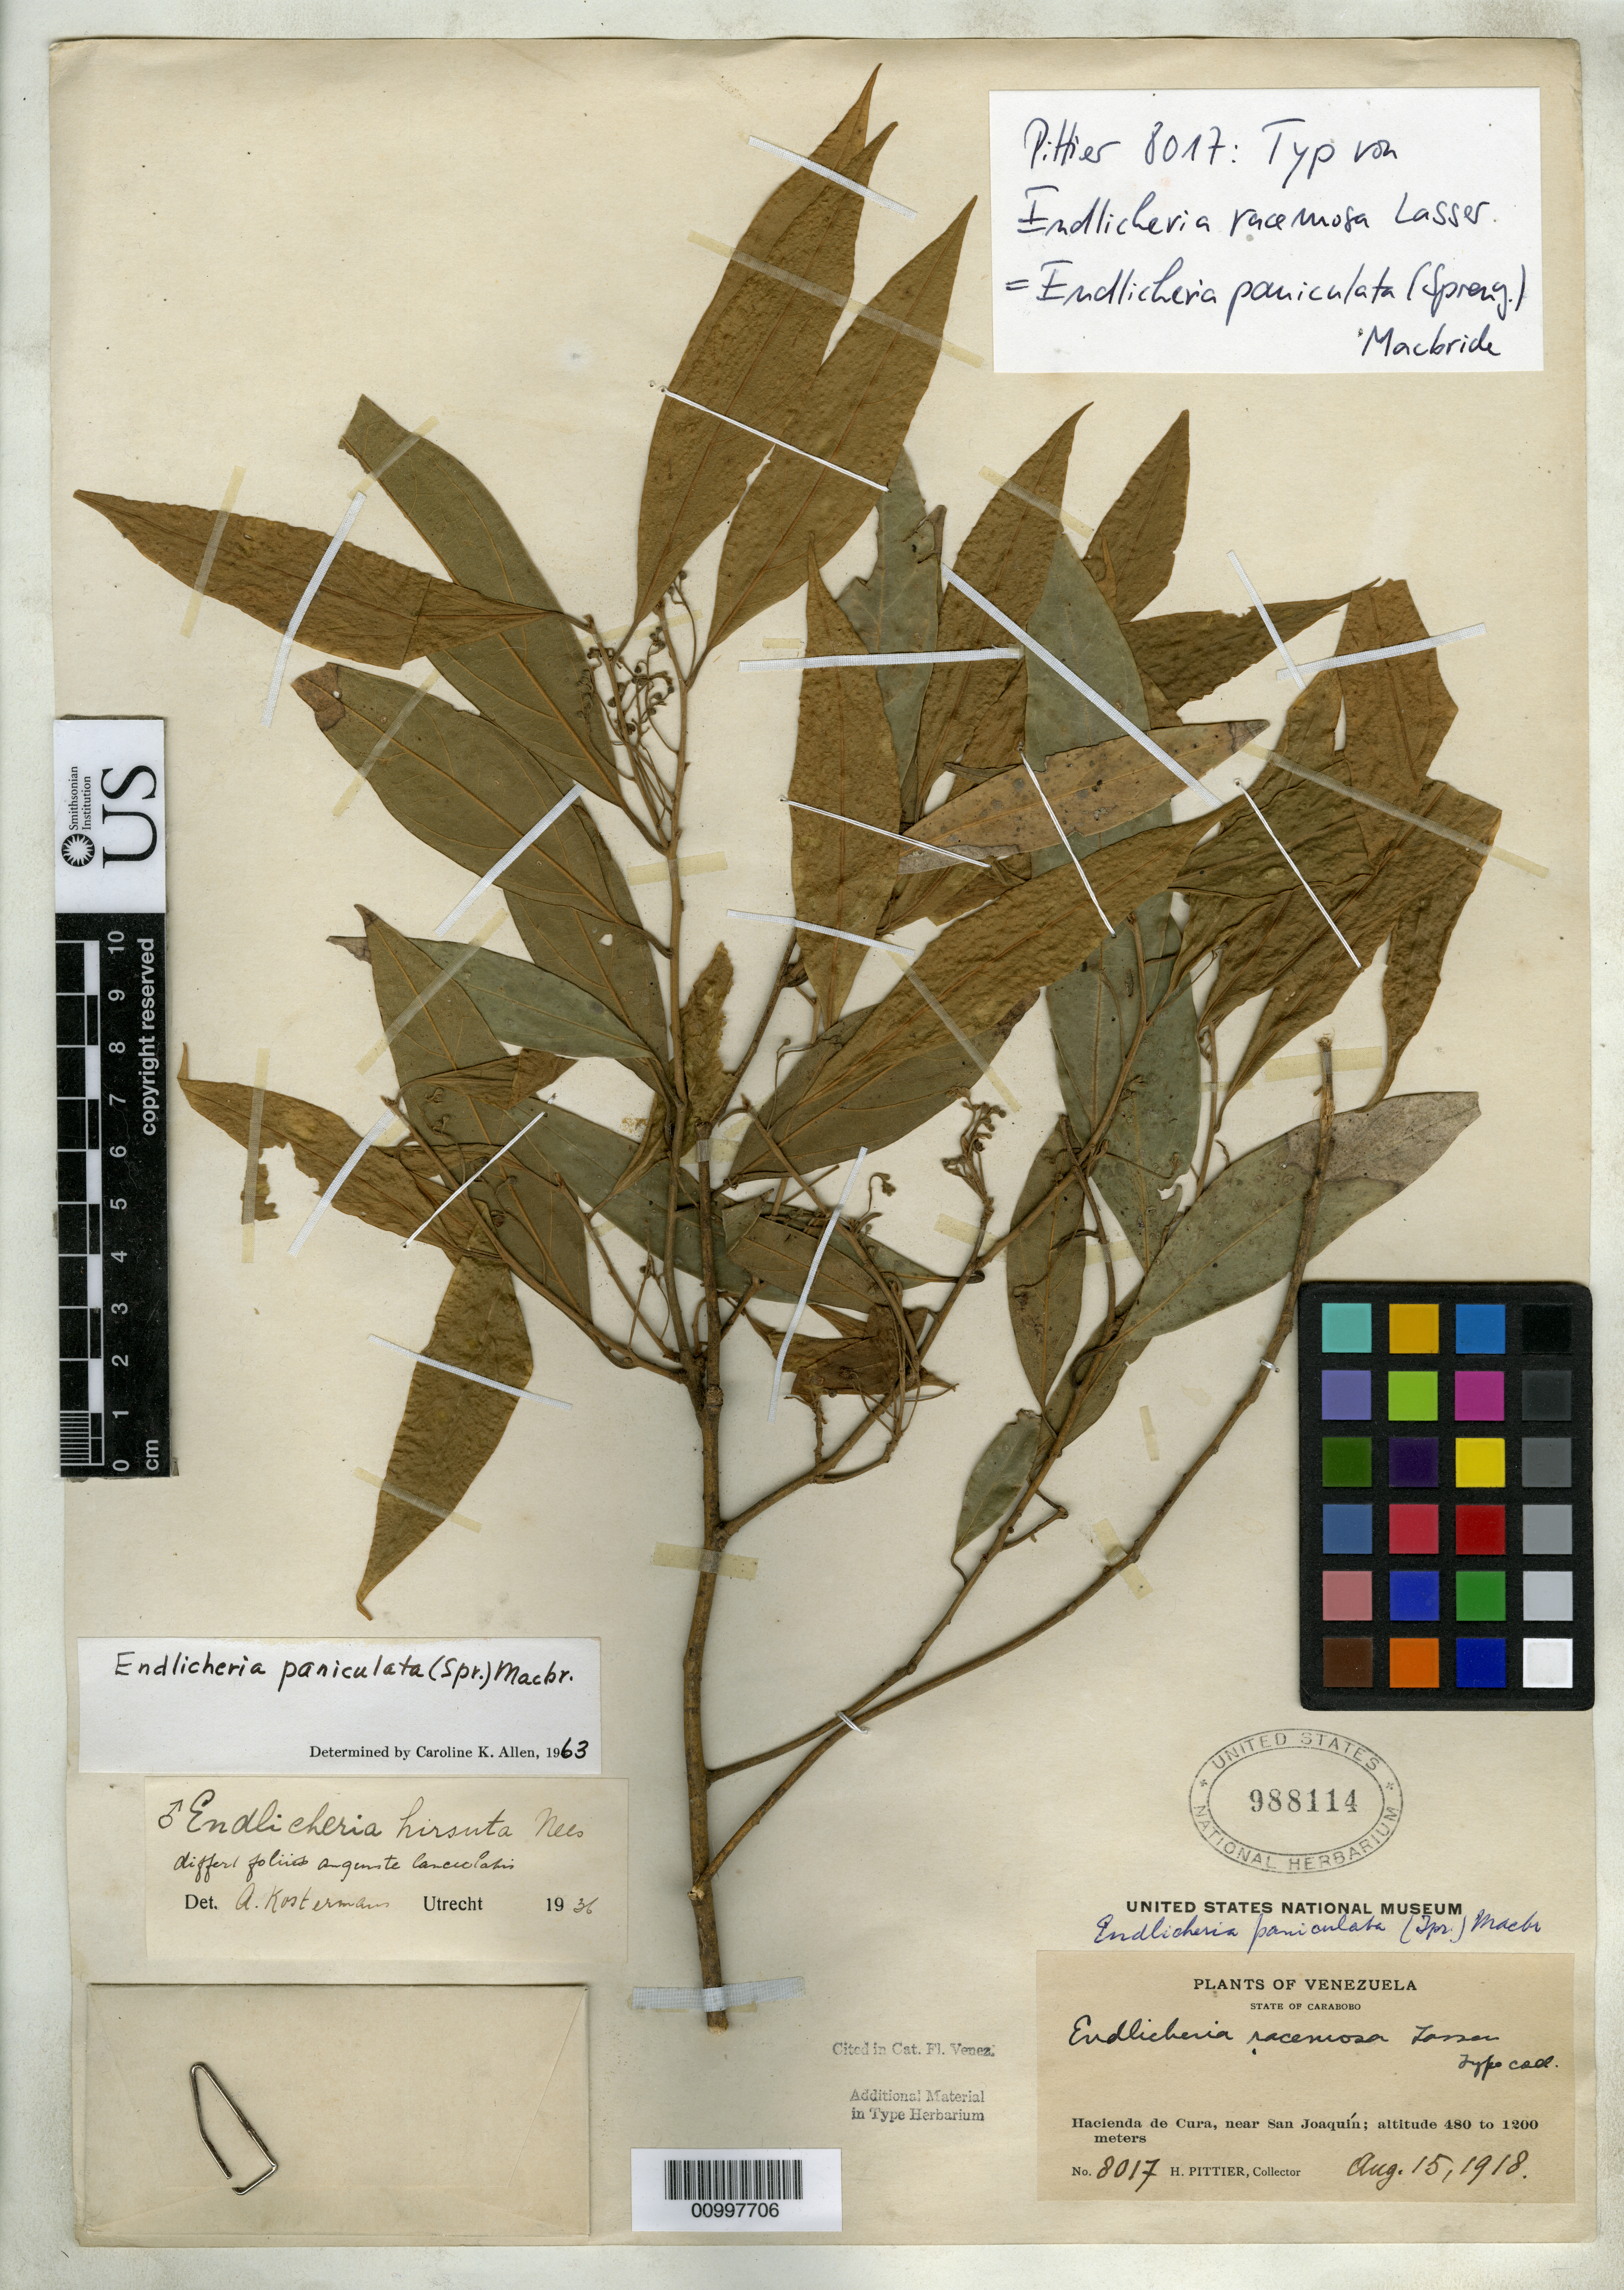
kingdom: Plantae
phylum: Tracheophyta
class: Magnoliopsida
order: Laurales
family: Lauraceae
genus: Endlicheria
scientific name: Endlicheria racemosa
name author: Lasser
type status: Isotype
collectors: H. F. Pittier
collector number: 8017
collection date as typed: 15 Aug 1918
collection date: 1918-08-15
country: Venezuela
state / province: Carabobo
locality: Hacienda de Cura, near San Joaquin.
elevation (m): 480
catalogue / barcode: US 988114